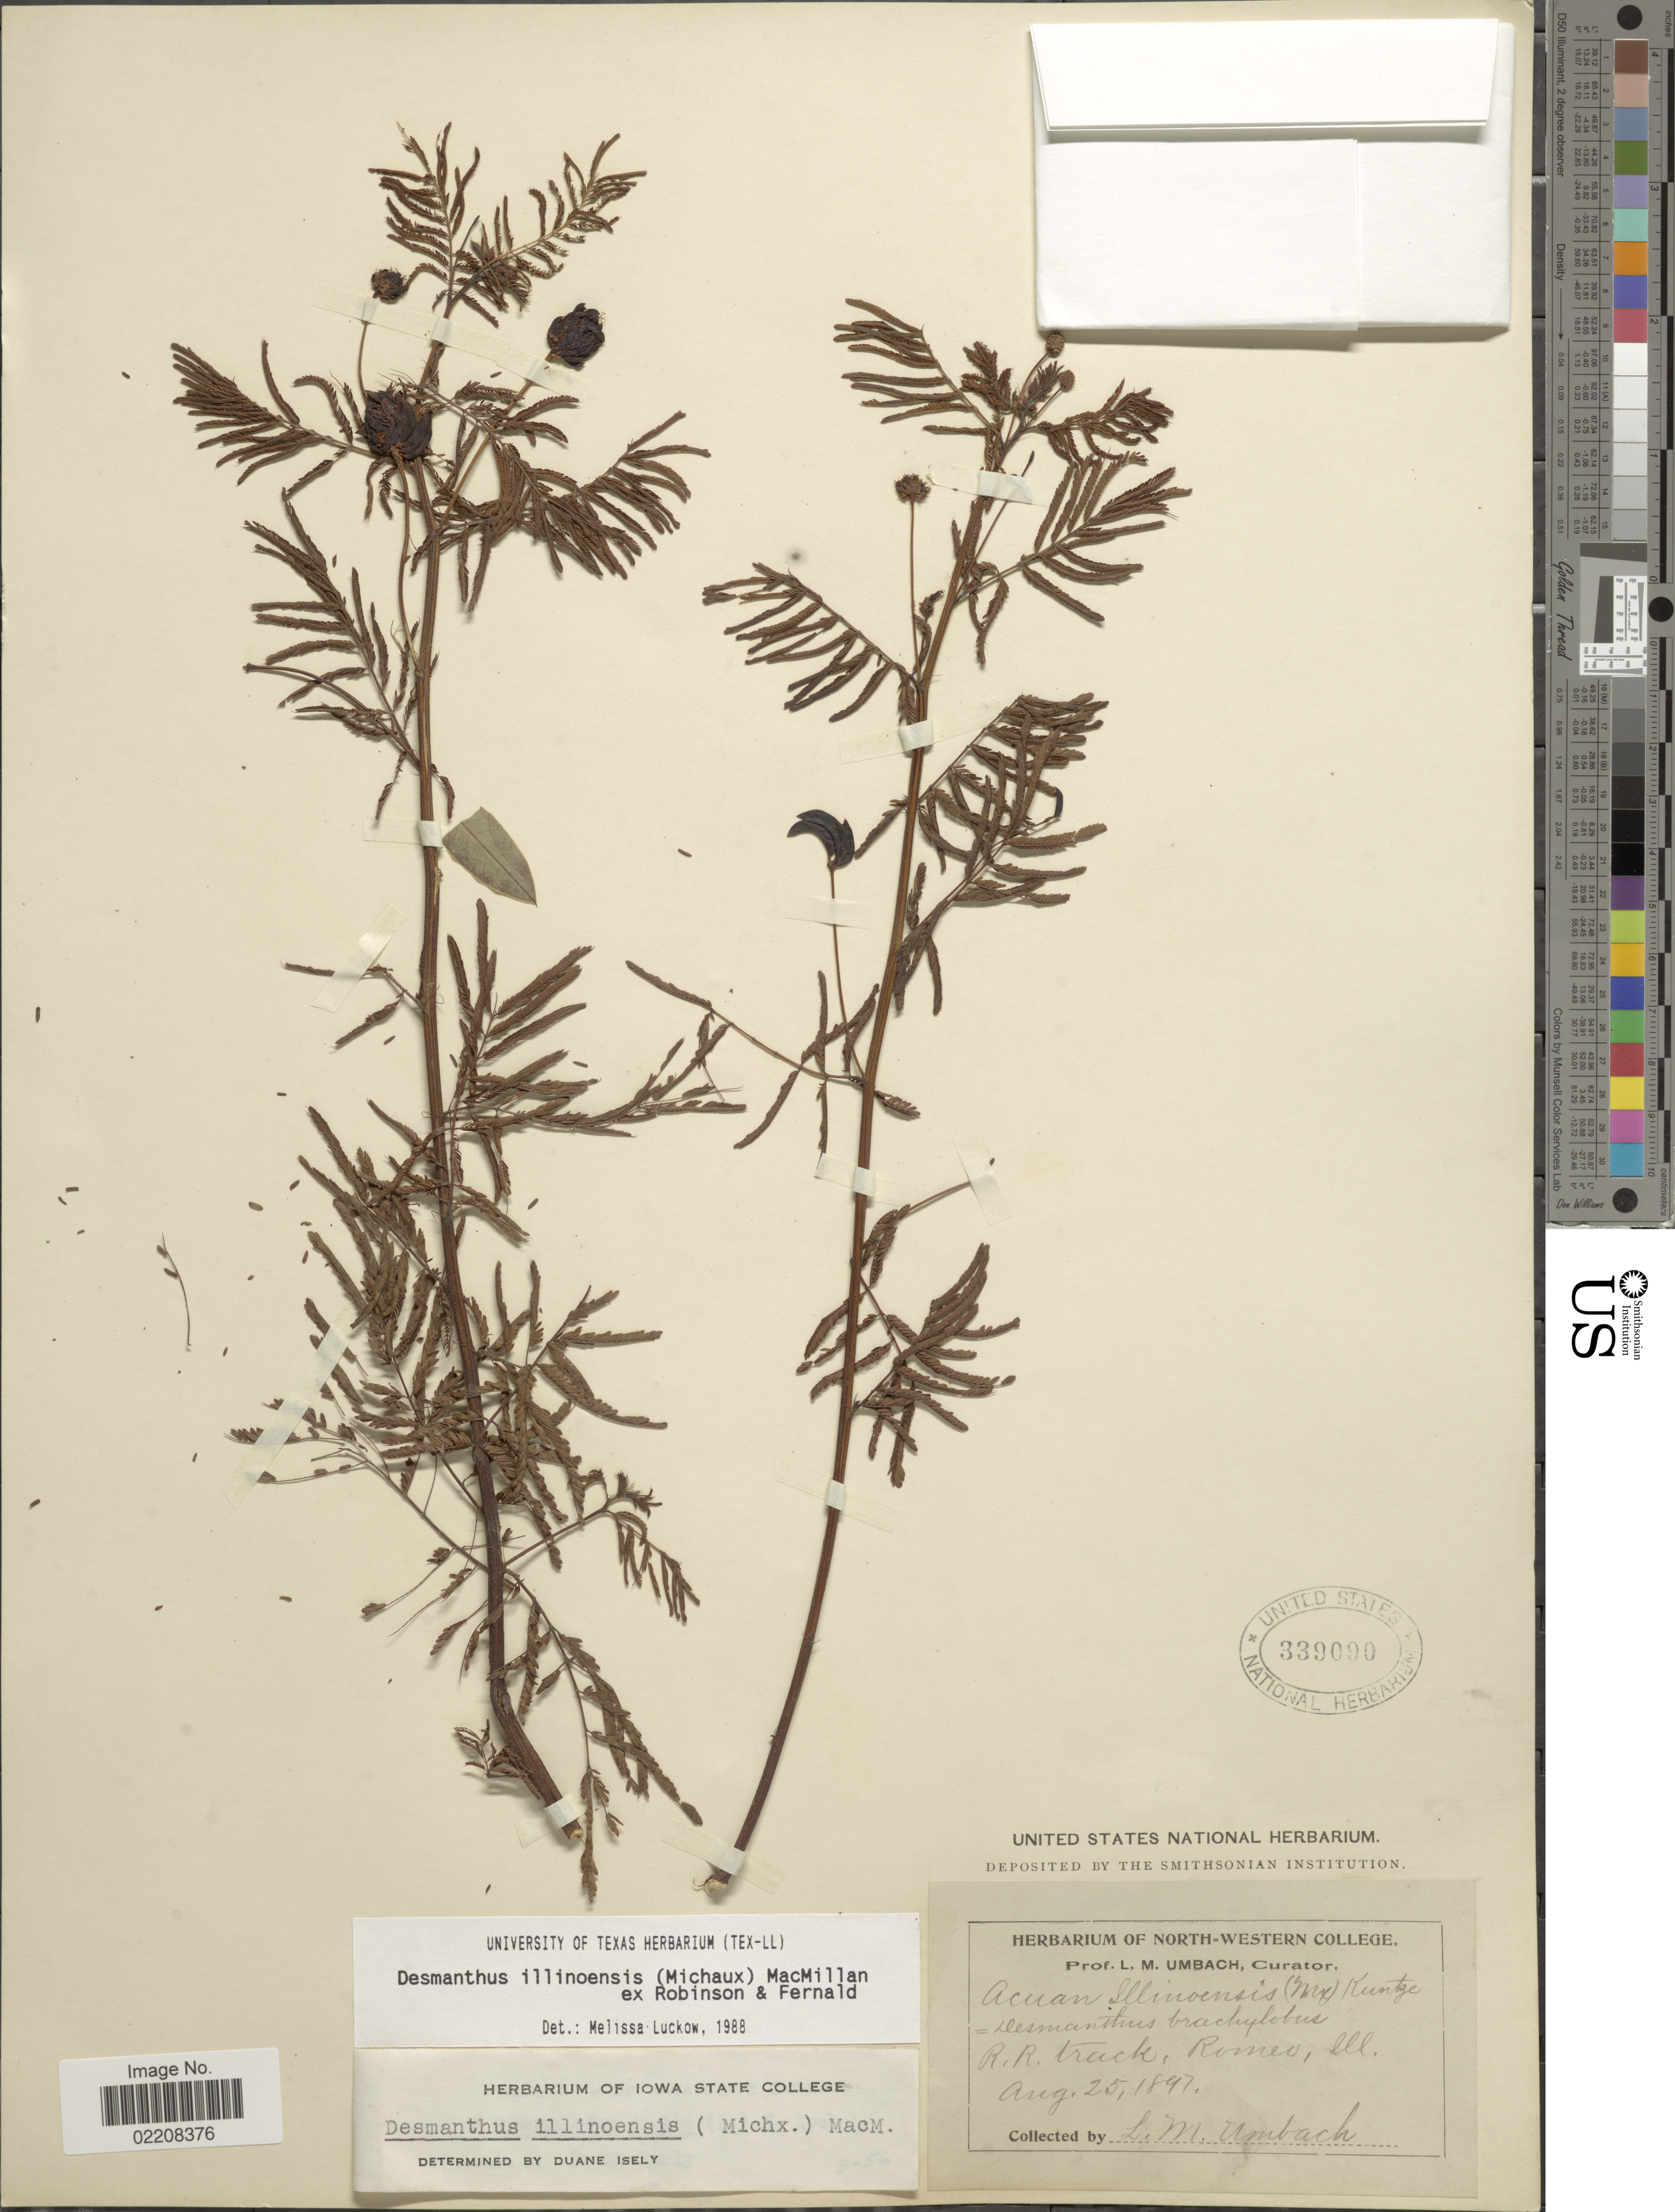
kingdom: Plantae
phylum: Tracheophyta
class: Magnoliopsida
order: Fabales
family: Fabaceae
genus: Desmanthus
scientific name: Desmanthus illinoensis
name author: (Michx.) MacMill.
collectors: L. M. Umbach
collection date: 1897-08-25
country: United States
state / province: Illinois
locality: R.R. track, Romeo, Ill.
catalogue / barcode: US 339090